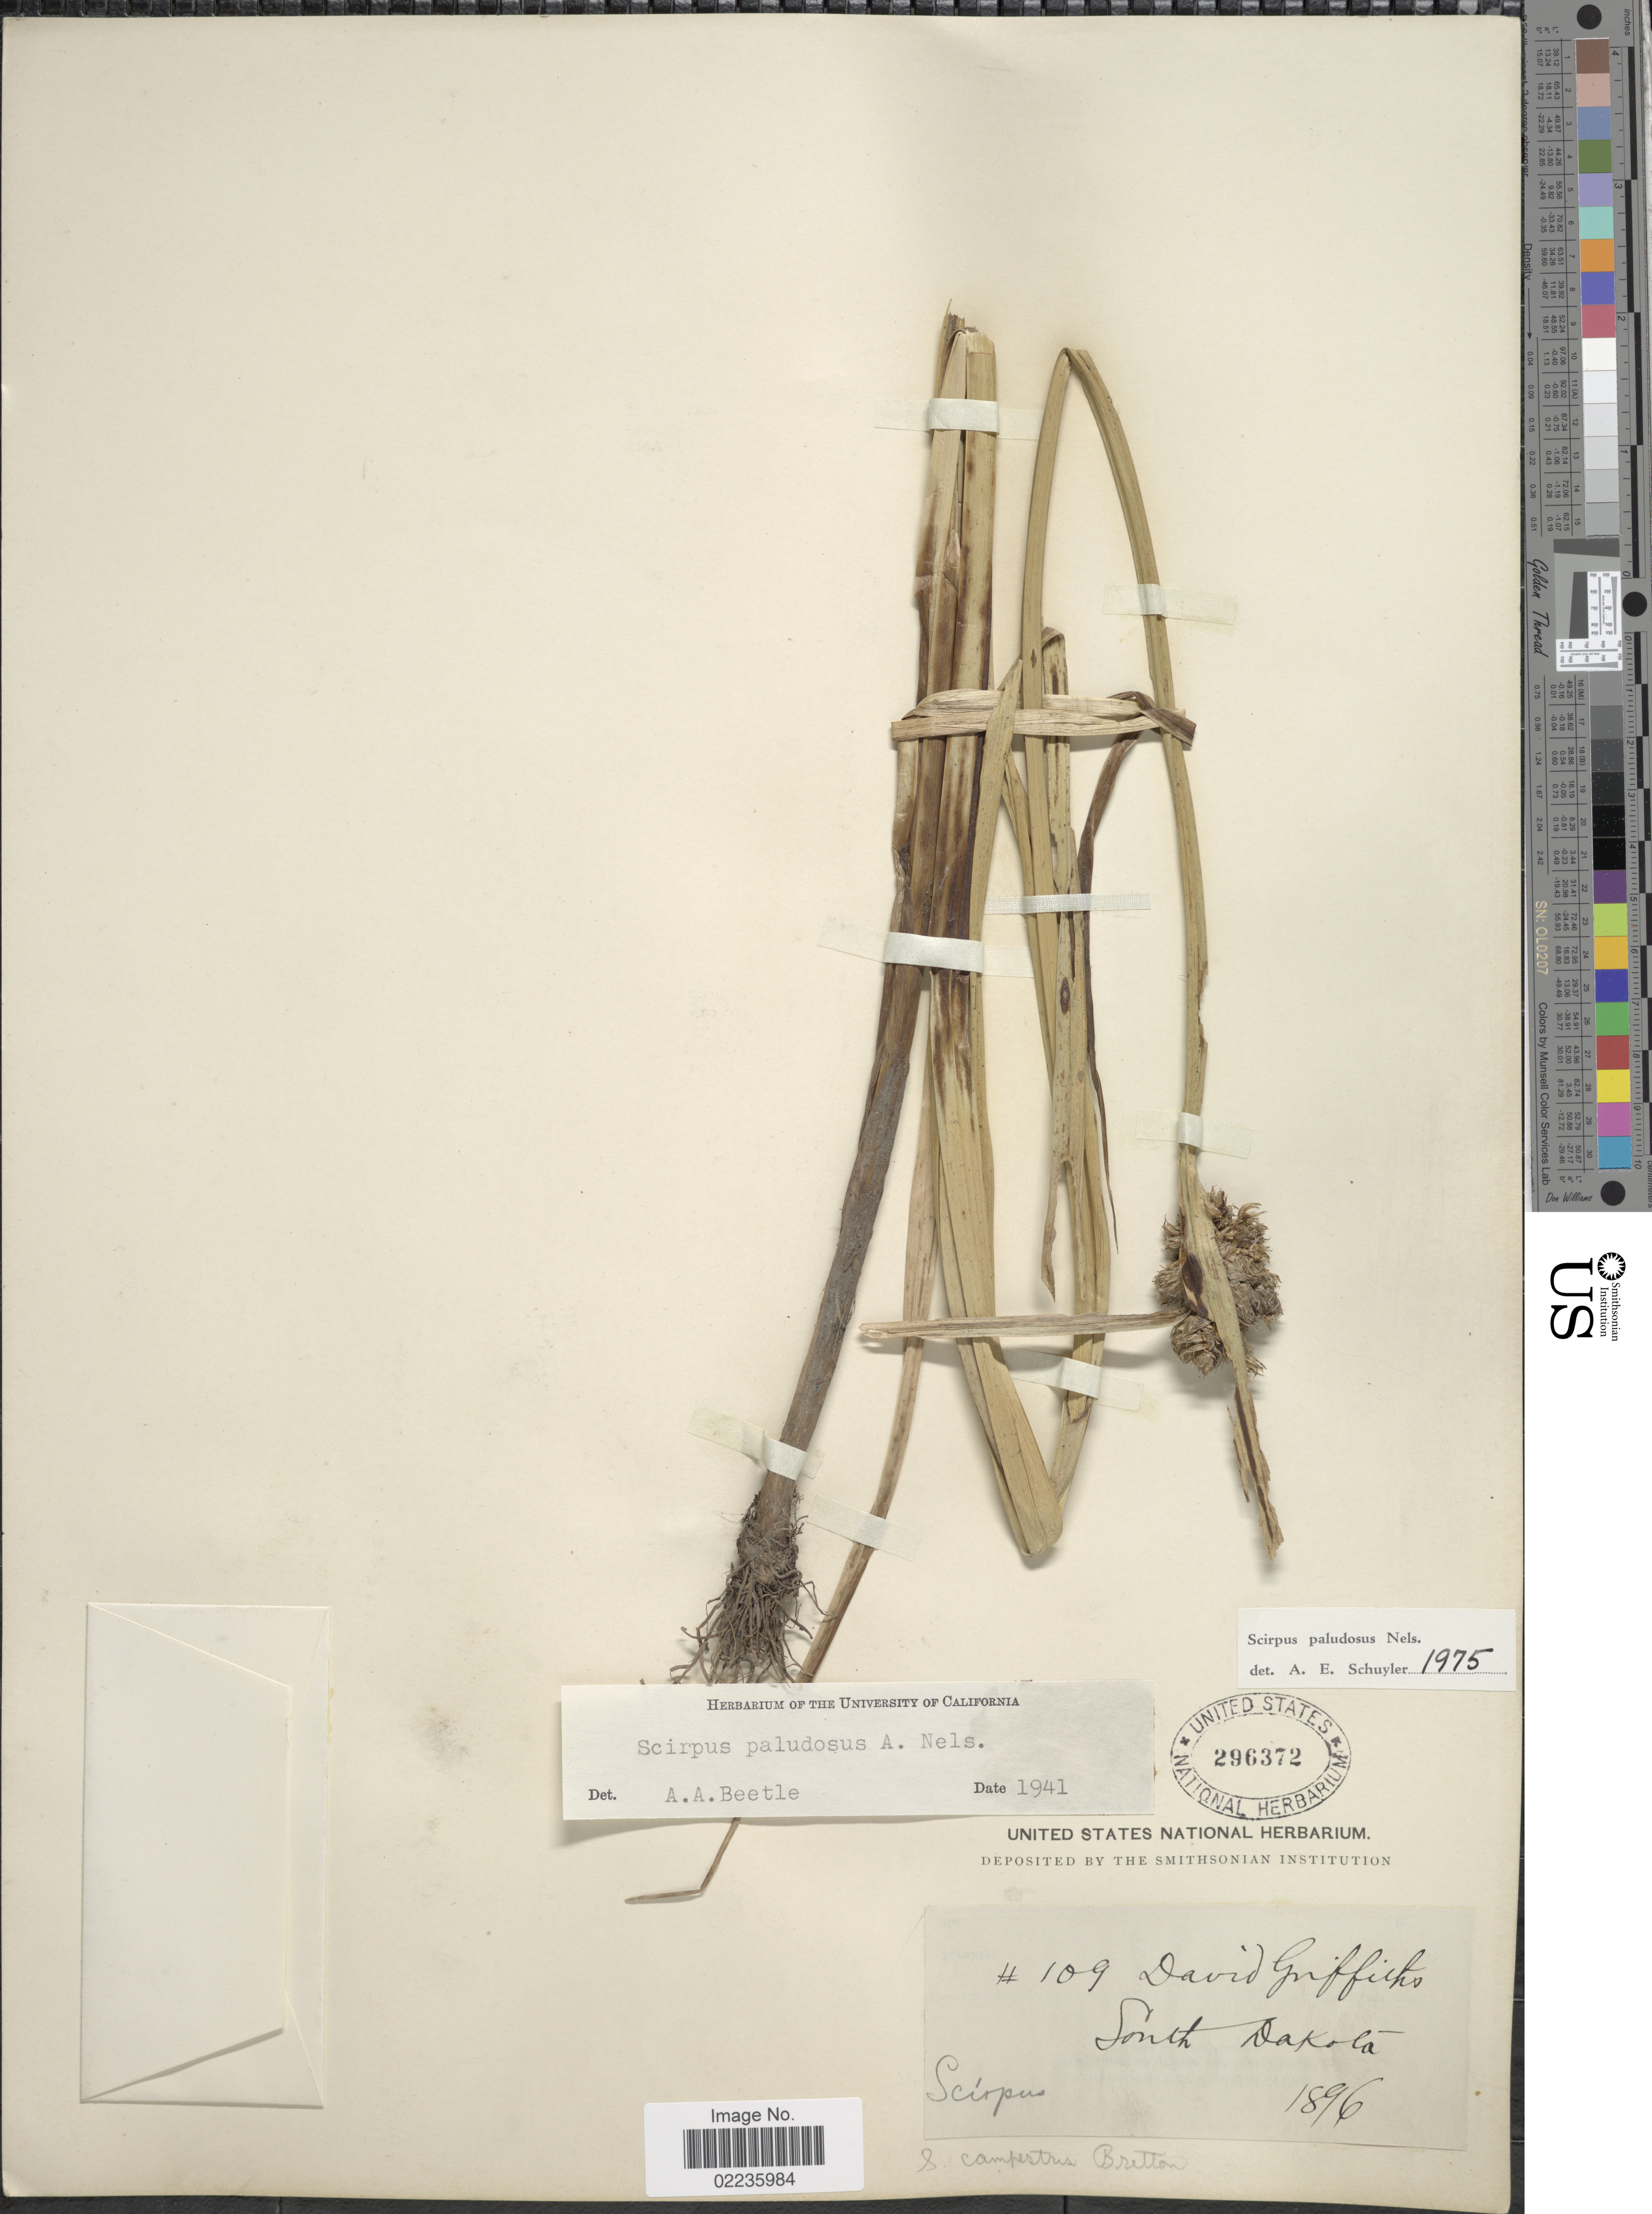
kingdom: Plantae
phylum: Tracheophyta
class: Liliopsida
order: Poales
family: Cyperaceae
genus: Bolboschoenus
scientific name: Bolboschoenus maritimus subsp. paludosus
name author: (A. Nelson) T. Koyama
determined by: Strong, M. T., (US), Smithsonian Institution - National Museum of Natural History (UNITED STATES)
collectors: D. Griffiths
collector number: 109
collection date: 1896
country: United States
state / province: South Dakota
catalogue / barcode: US 296372